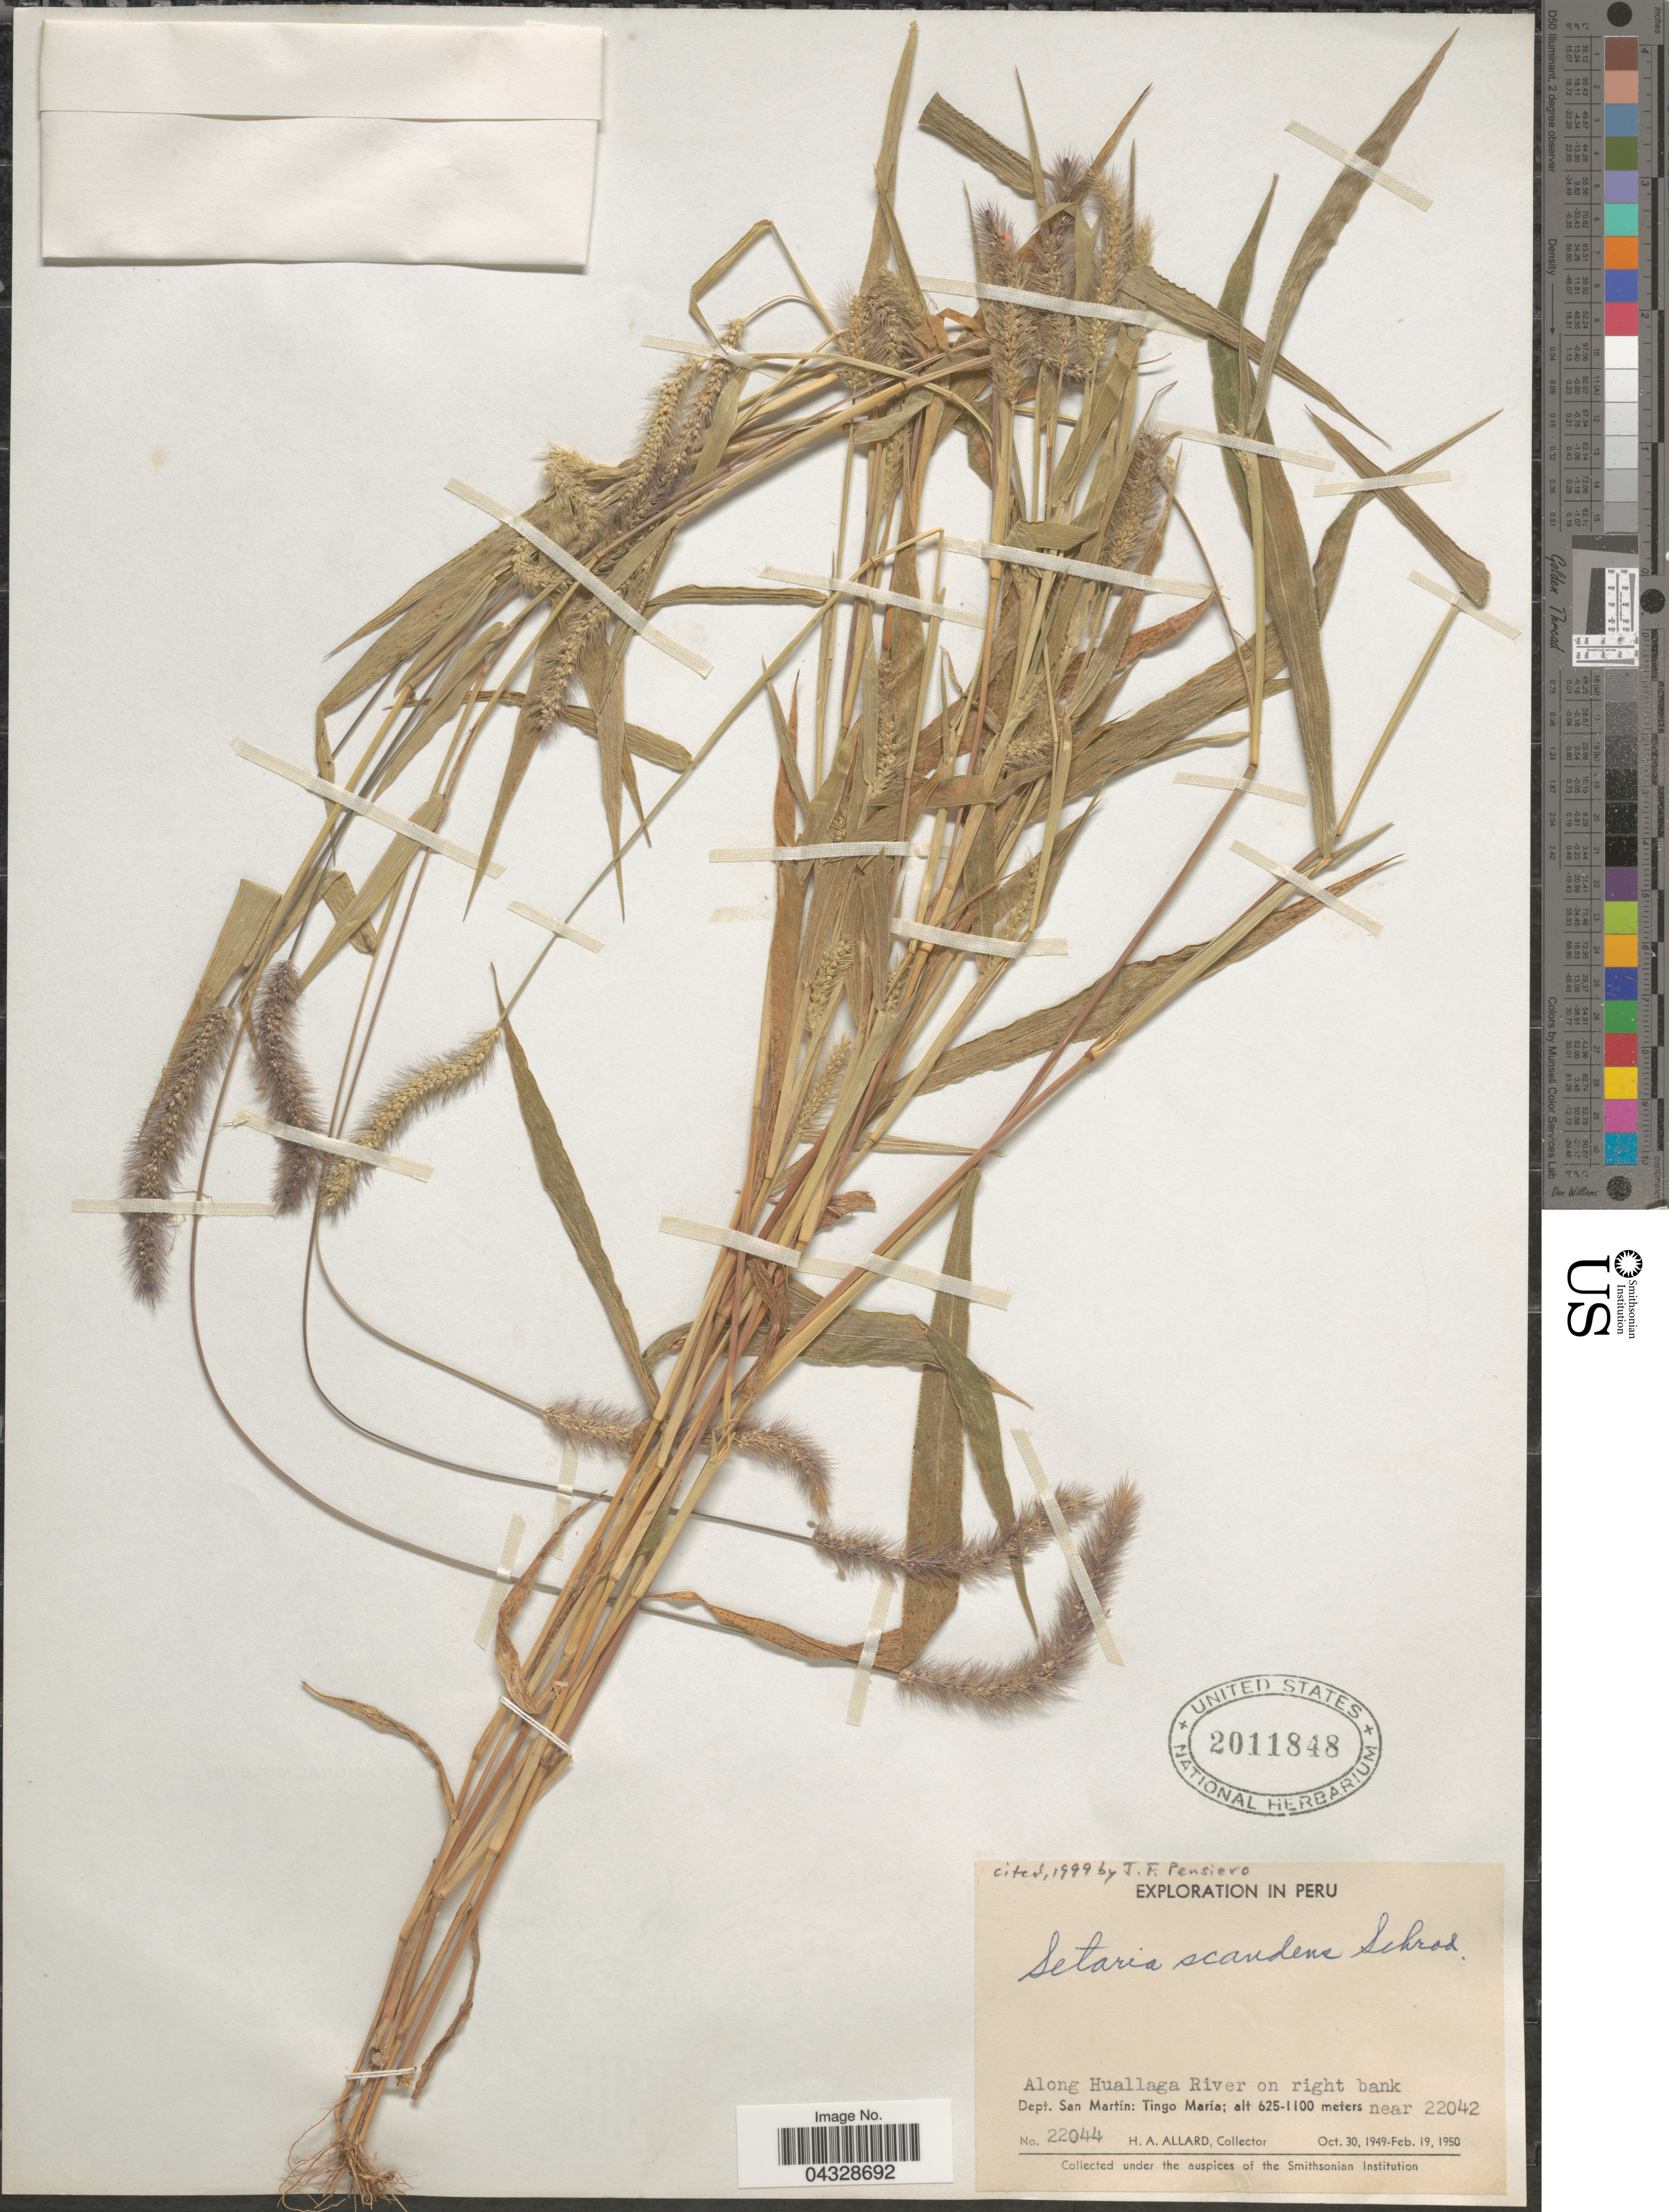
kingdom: Plantae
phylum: Tracheophyta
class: Liliopsida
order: Poales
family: Poaceae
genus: Setaria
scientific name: Setaria scandens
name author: Schrad. ex Schult.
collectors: H. A. Allard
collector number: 22044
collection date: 1949-10-30/1950-02-19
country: Peru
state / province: San Martín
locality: Exploration in Peru. Along Huallaga River on right bank. Dept. San Martín: Tingo María near 22042.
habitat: along river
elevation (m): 625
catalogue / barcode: US 2011848